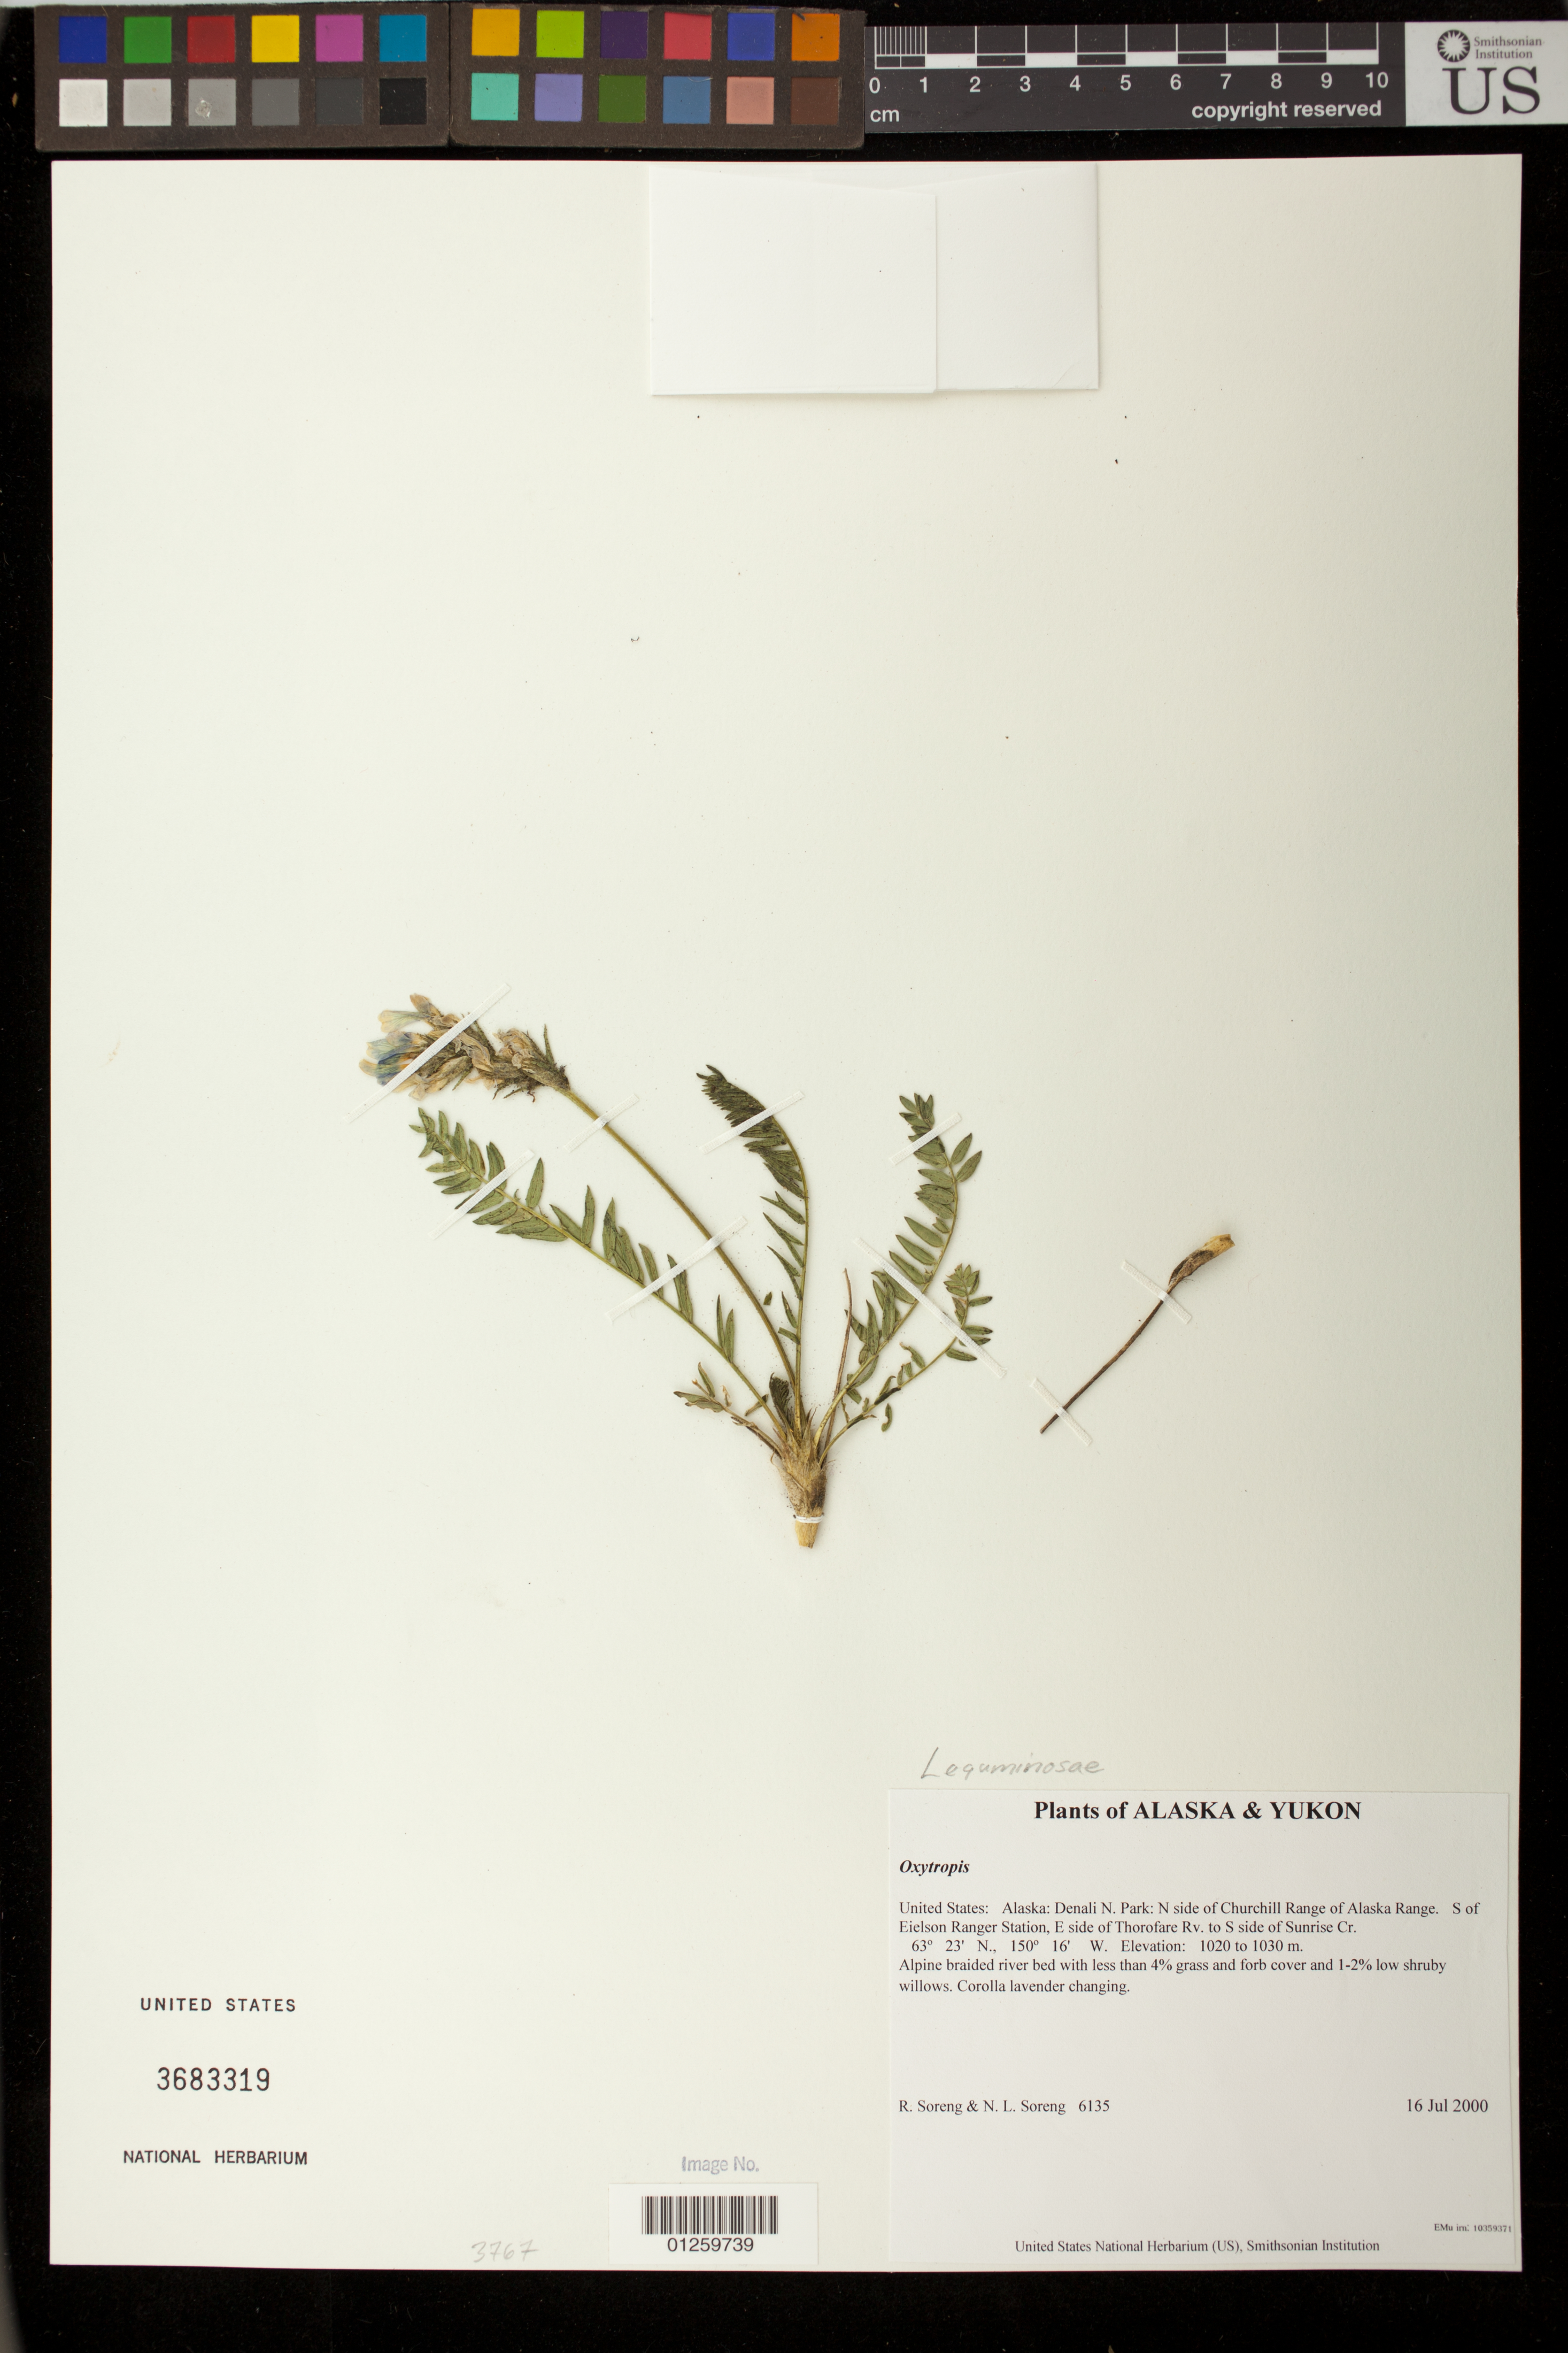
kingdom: Plantae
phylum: Tracheophyta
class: Magnoliopsida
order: Fabales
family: Fabaceae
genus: Oxytropis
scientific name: Oxytropis sp.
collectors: R. J. Soreng & N. L. Soreng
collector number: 6135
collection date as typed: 16 Jul 2000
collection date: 2000-07-16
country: United States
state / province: Alaska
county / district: Denali N. Park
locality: N side of Churchill Range of Alaska Range. S of Eielson Ranger Station, E side of Thorofare Rv. to S side of Sunrise Cr.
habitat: Alpine braided river bed with less than 4% grass and forb cover and 1-2% low shruby willows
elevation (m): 1020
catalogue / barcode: US 3683319